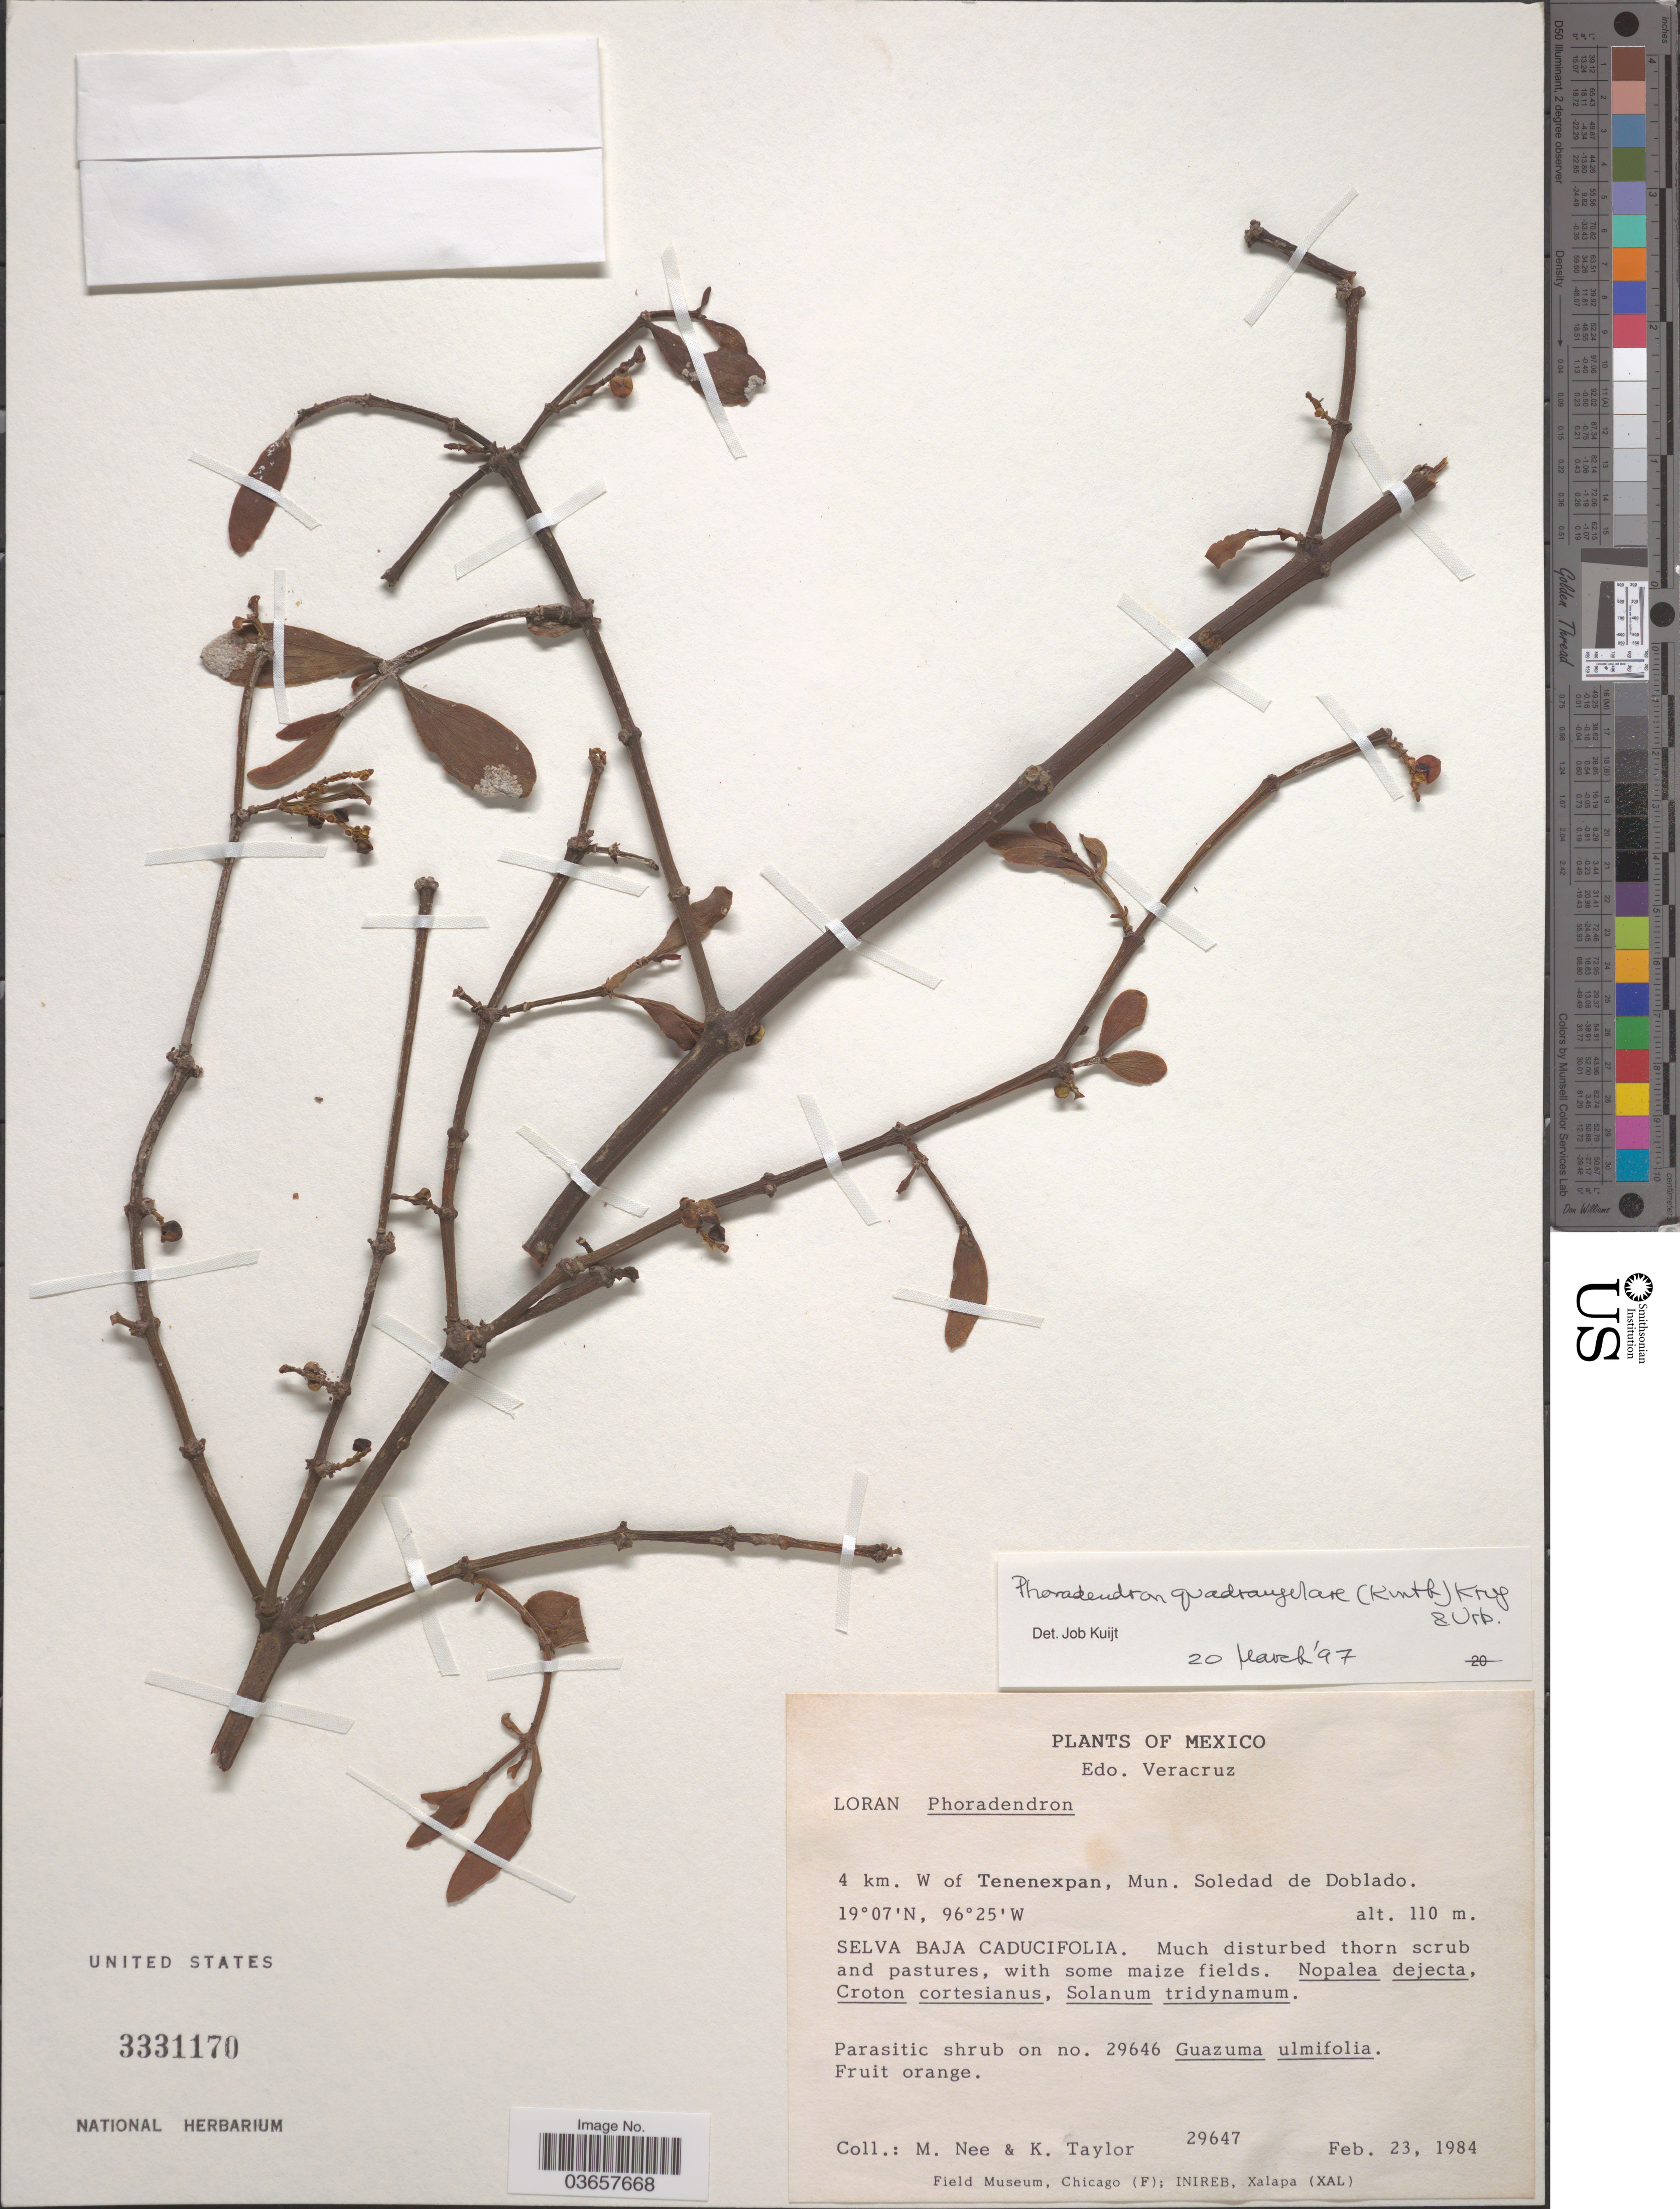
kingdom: Plantae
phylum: Tracheophyta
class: Magnoliopsida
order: Santalales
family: Viscaceae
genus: Phoradendron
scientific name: Phoradendron quadrangulare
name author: (Kunth) Griseb.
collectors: M. Nee & K. Taylor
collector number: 29647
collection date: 1984-02-23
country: Mexico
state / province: Veracruz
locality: Edo. Veracruz. 4 km. W of Tenenexpan, Mun. Soledad de Doblado. Selva Baja Caducifolia. [unsure placement]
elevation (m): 110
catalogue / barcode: US 3331170